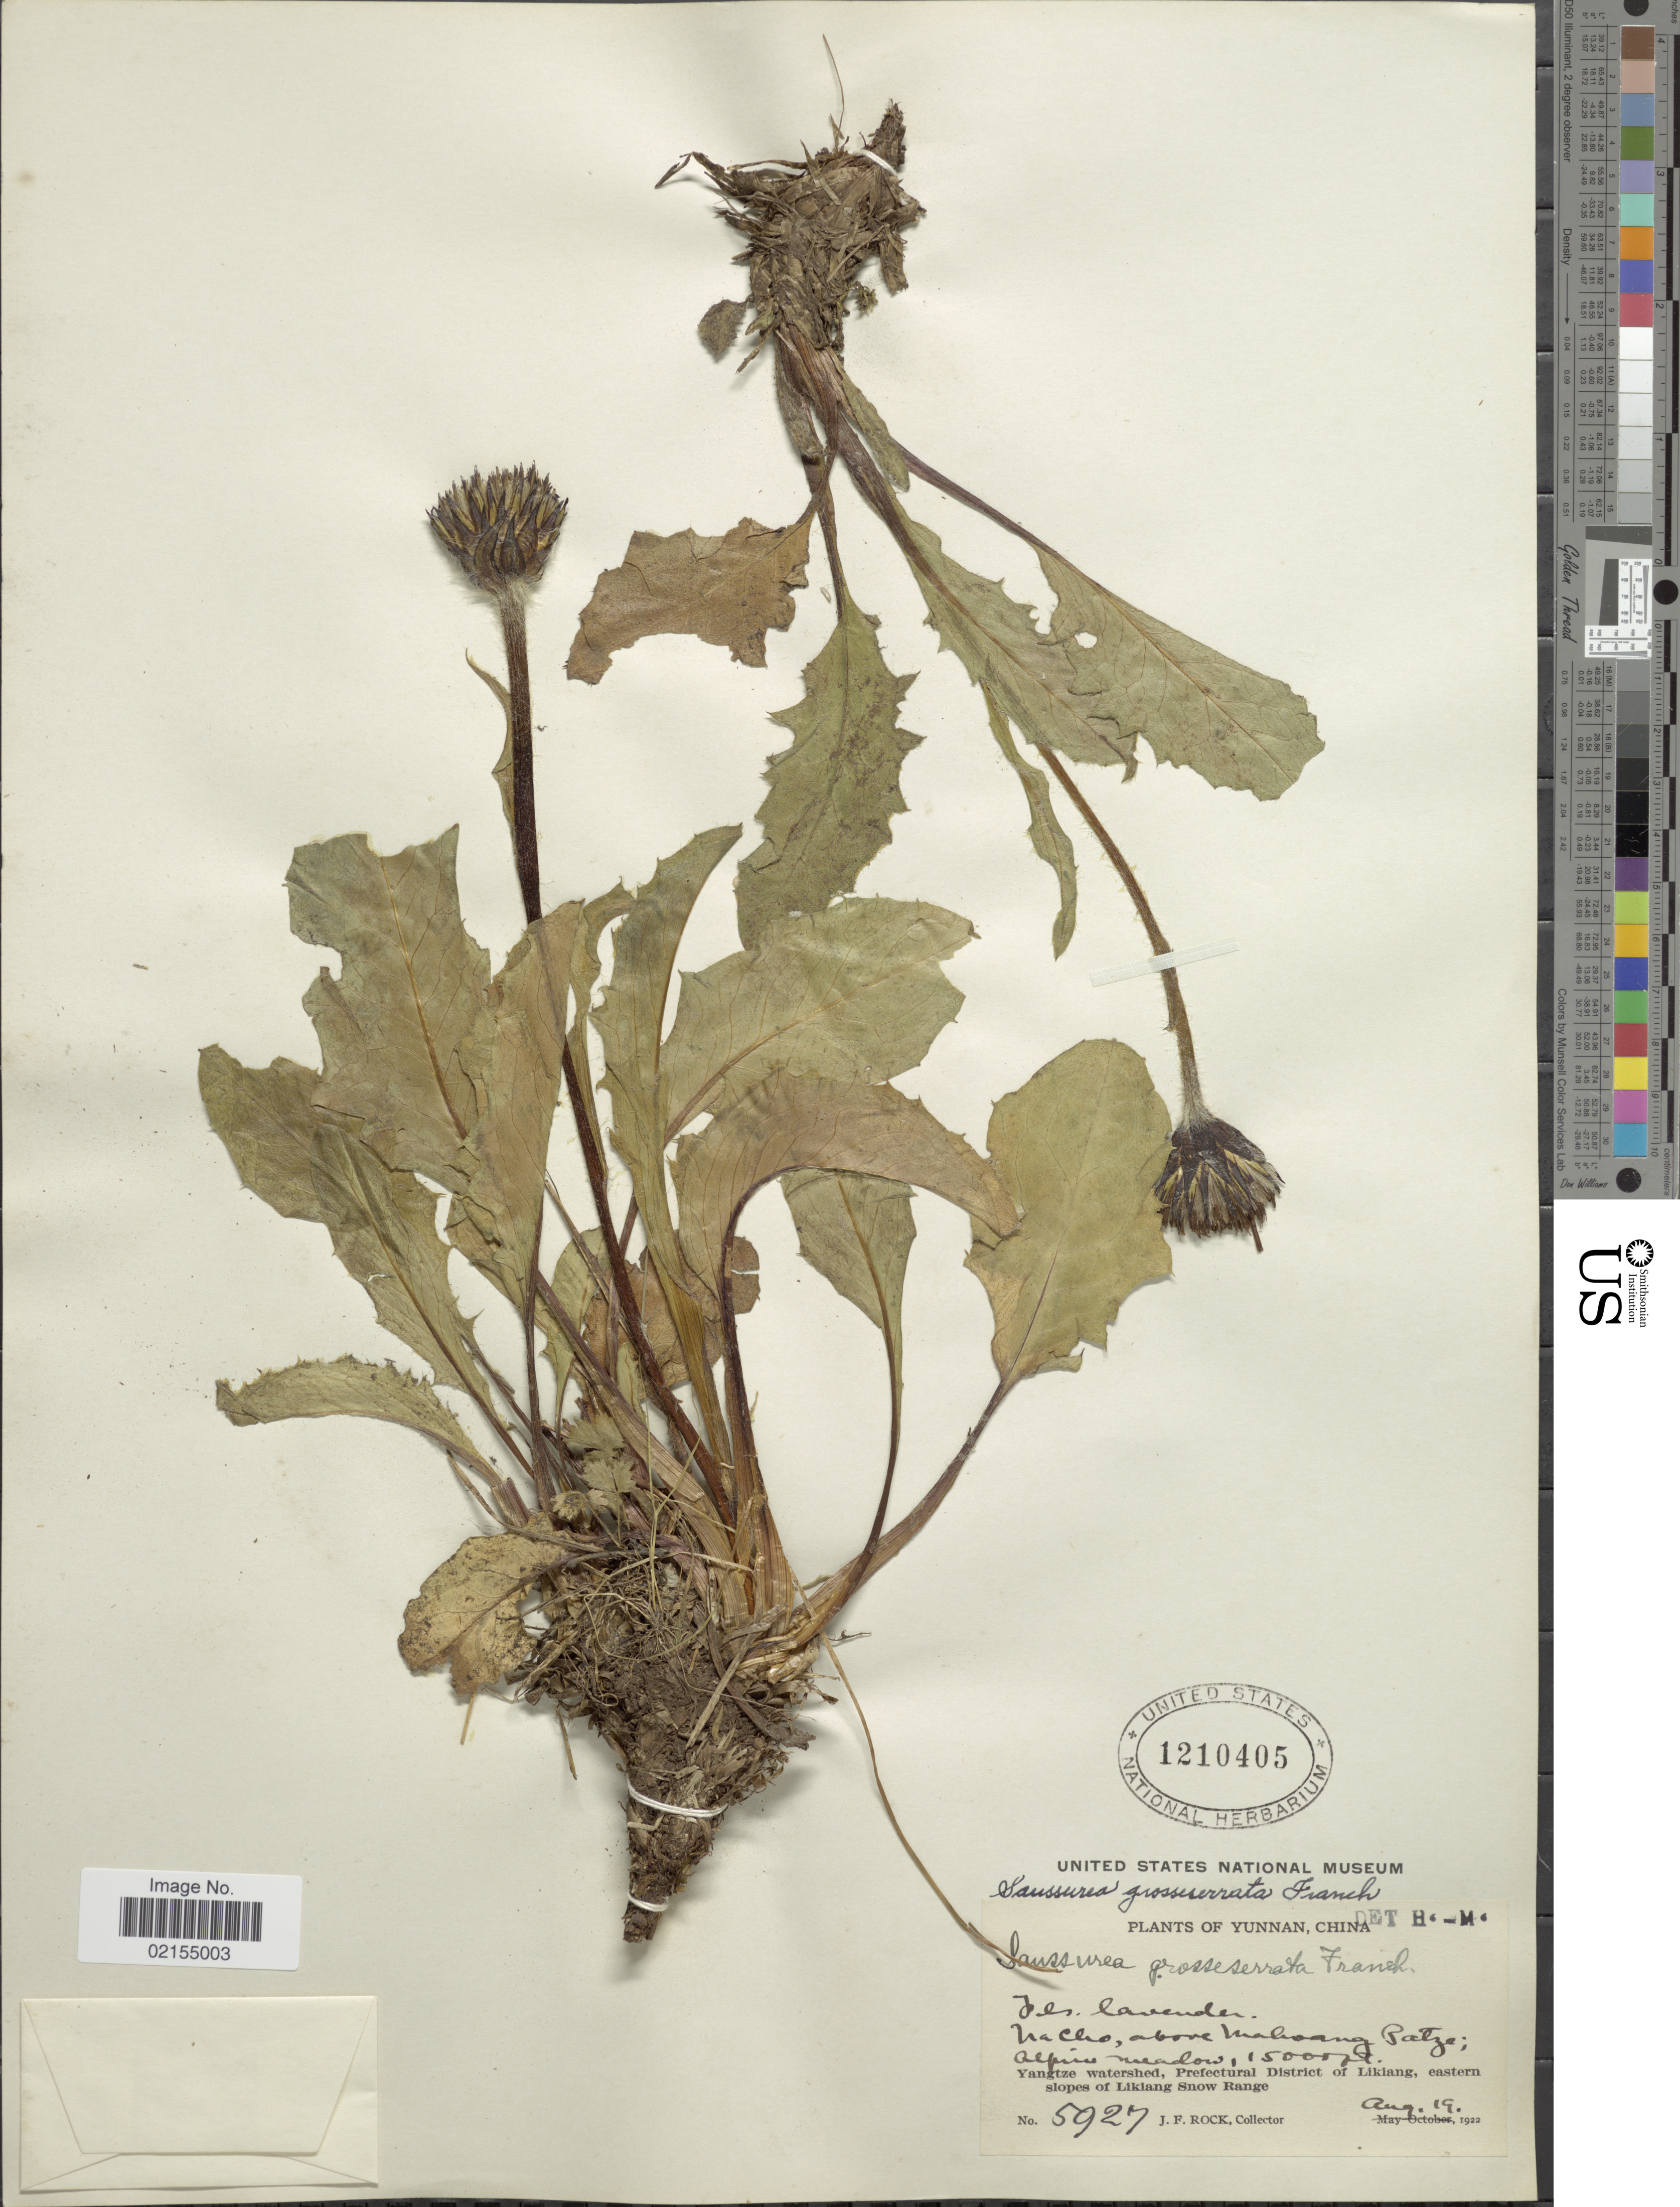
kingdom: Plantae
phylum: Tracheophyta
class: Magnoliopsida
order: Asterales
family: Asteraceae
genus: Saussurea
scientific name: Saussurea grosseserrata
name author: Franch.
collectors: J. Rock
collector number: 5927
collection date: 1922-08-19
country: China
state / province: Yunnan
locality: Nacho, above Mahoang Patze, alpine meadow, Yangtze watershed, Prefectural District of Likiang, eastern slopes of Likiang Snow Range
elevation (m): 4572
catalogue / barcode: US 1210405